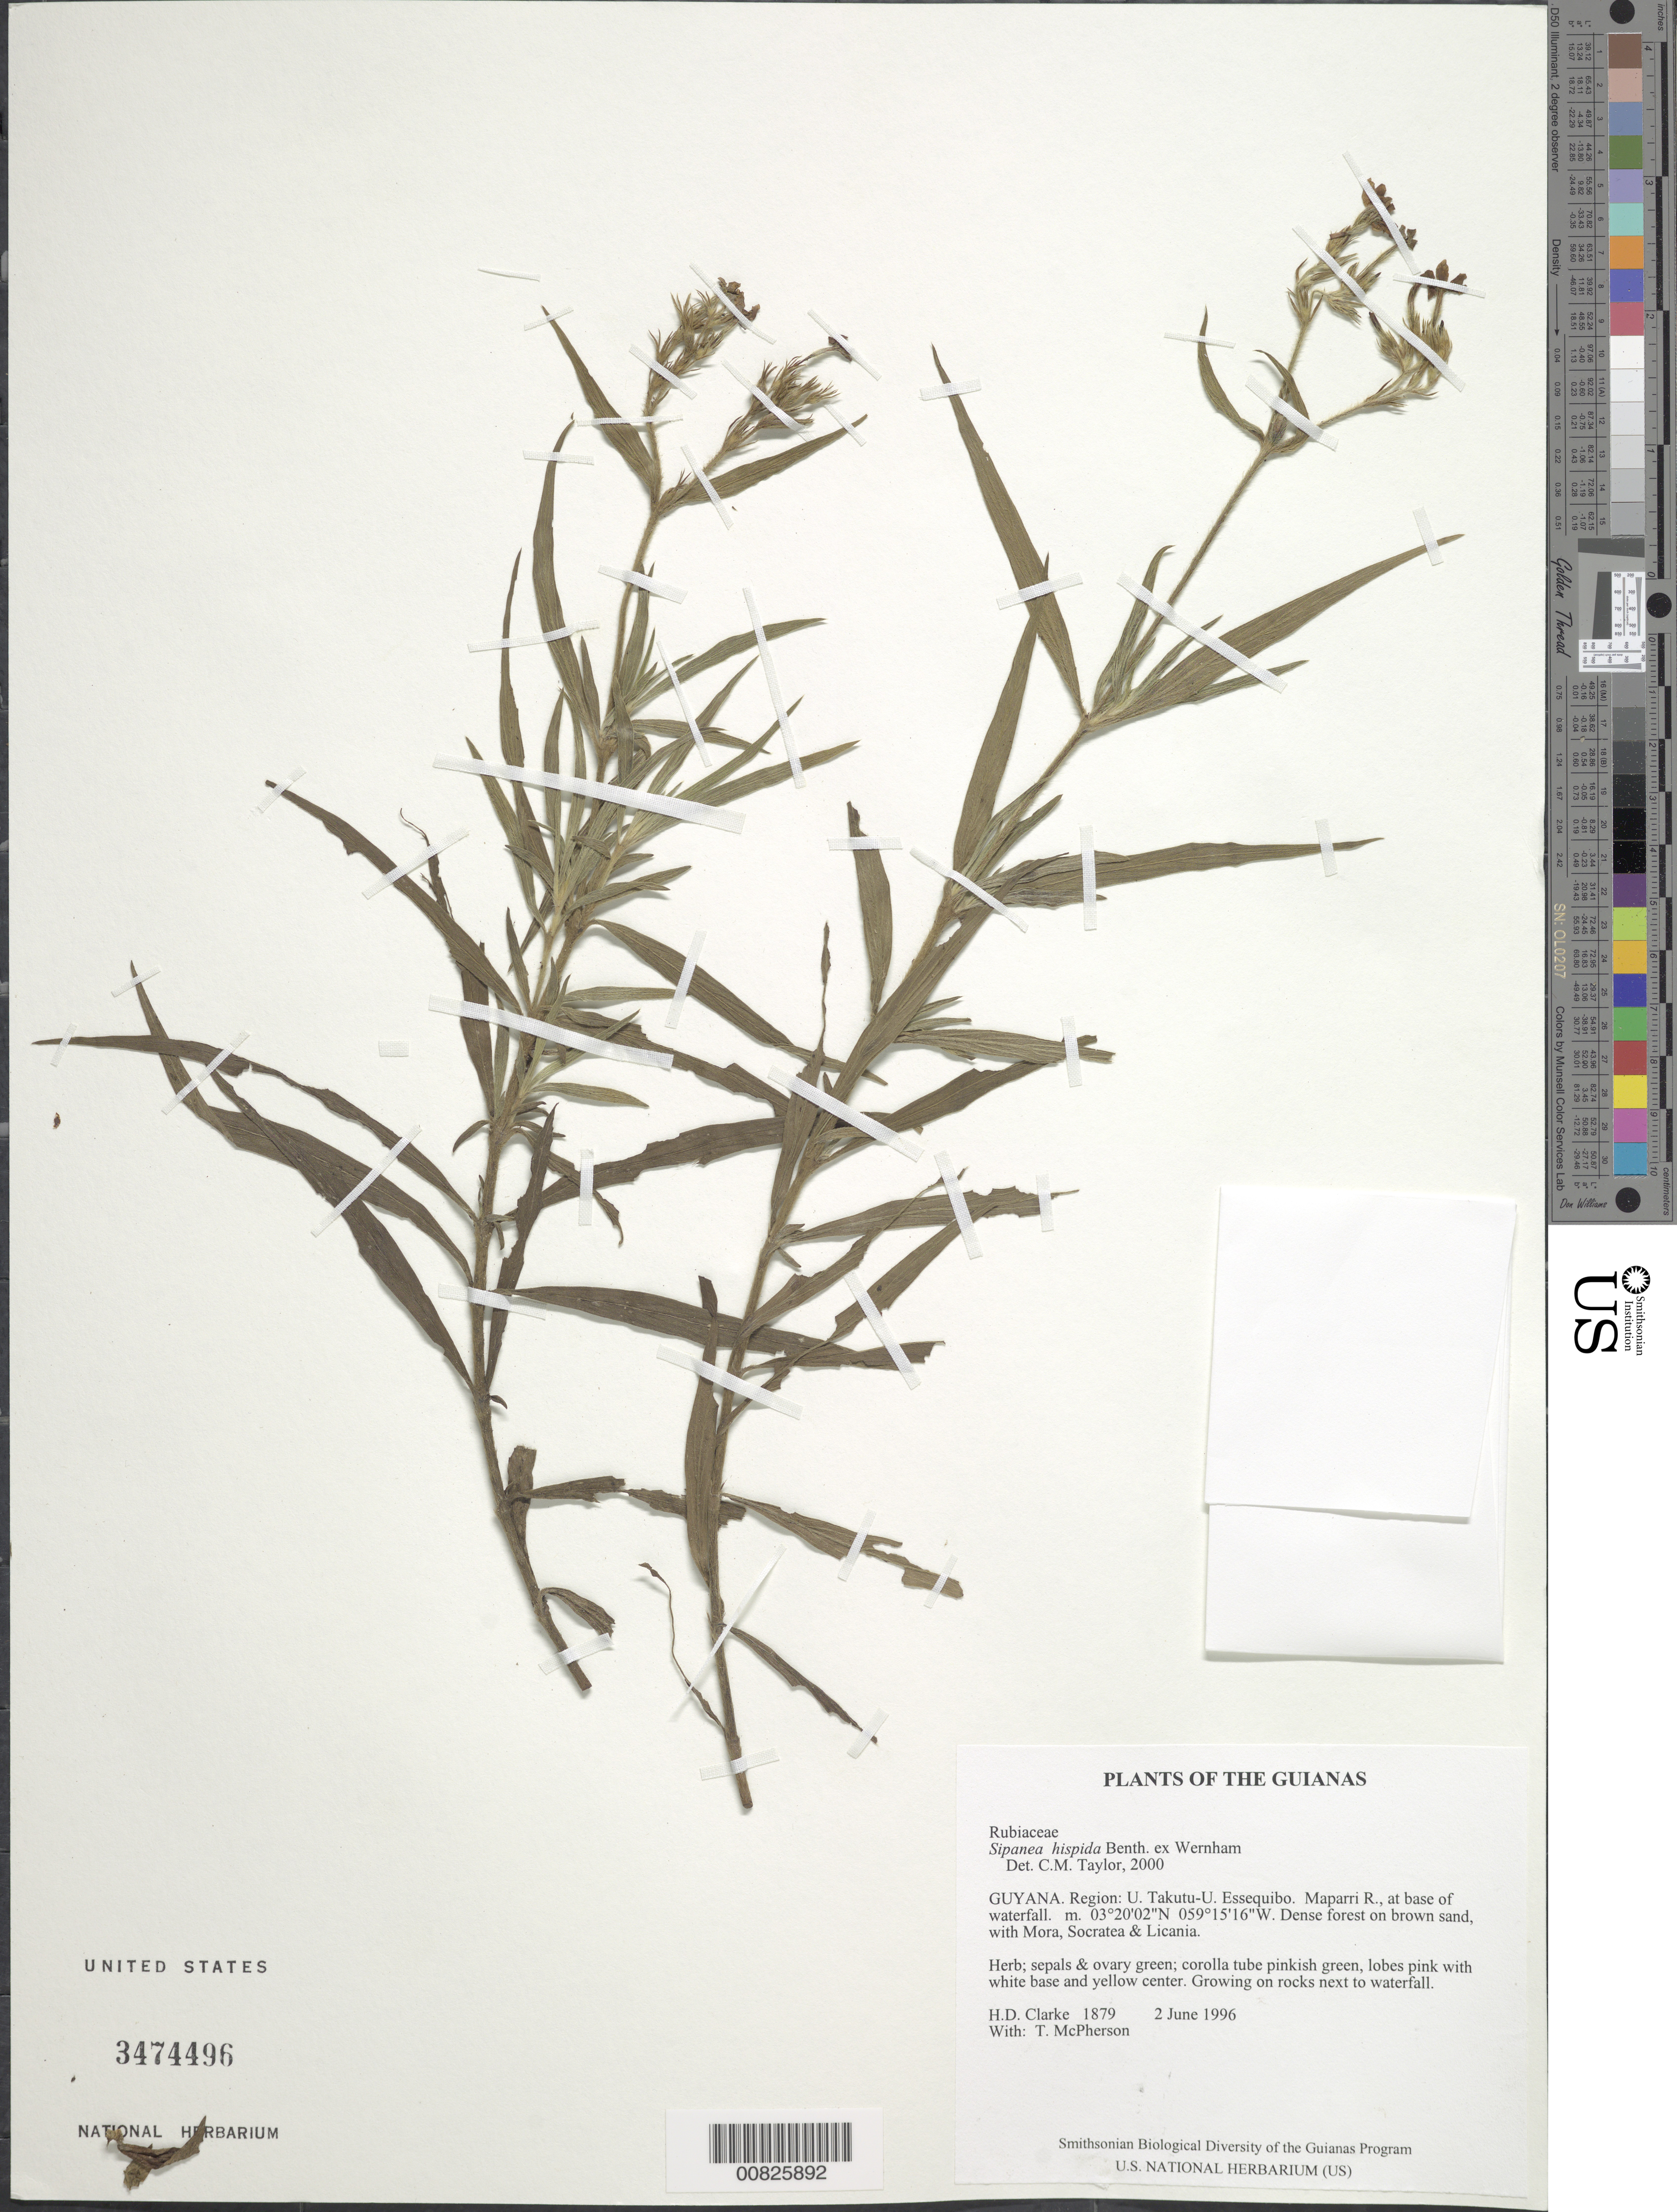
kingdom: Plantae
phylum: Tracheophyta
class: Magnoliopsida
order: Gentianales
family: Rubiaceae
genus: Sipanea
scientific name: Sipanea hispida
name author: Benth. ex Wernham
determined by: Taylor, Charlotte M.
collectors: H. D. Clarke & T. McPherson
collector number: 1879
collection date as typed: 2 June 1996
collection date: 1996-06-02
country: Guyana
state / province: U. Takutu-U. Essequibo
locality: Maparri R., at base of waterfall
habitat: Dense forest on brown sand, with Mora, Socratea & Licania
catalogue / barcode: US 3474496